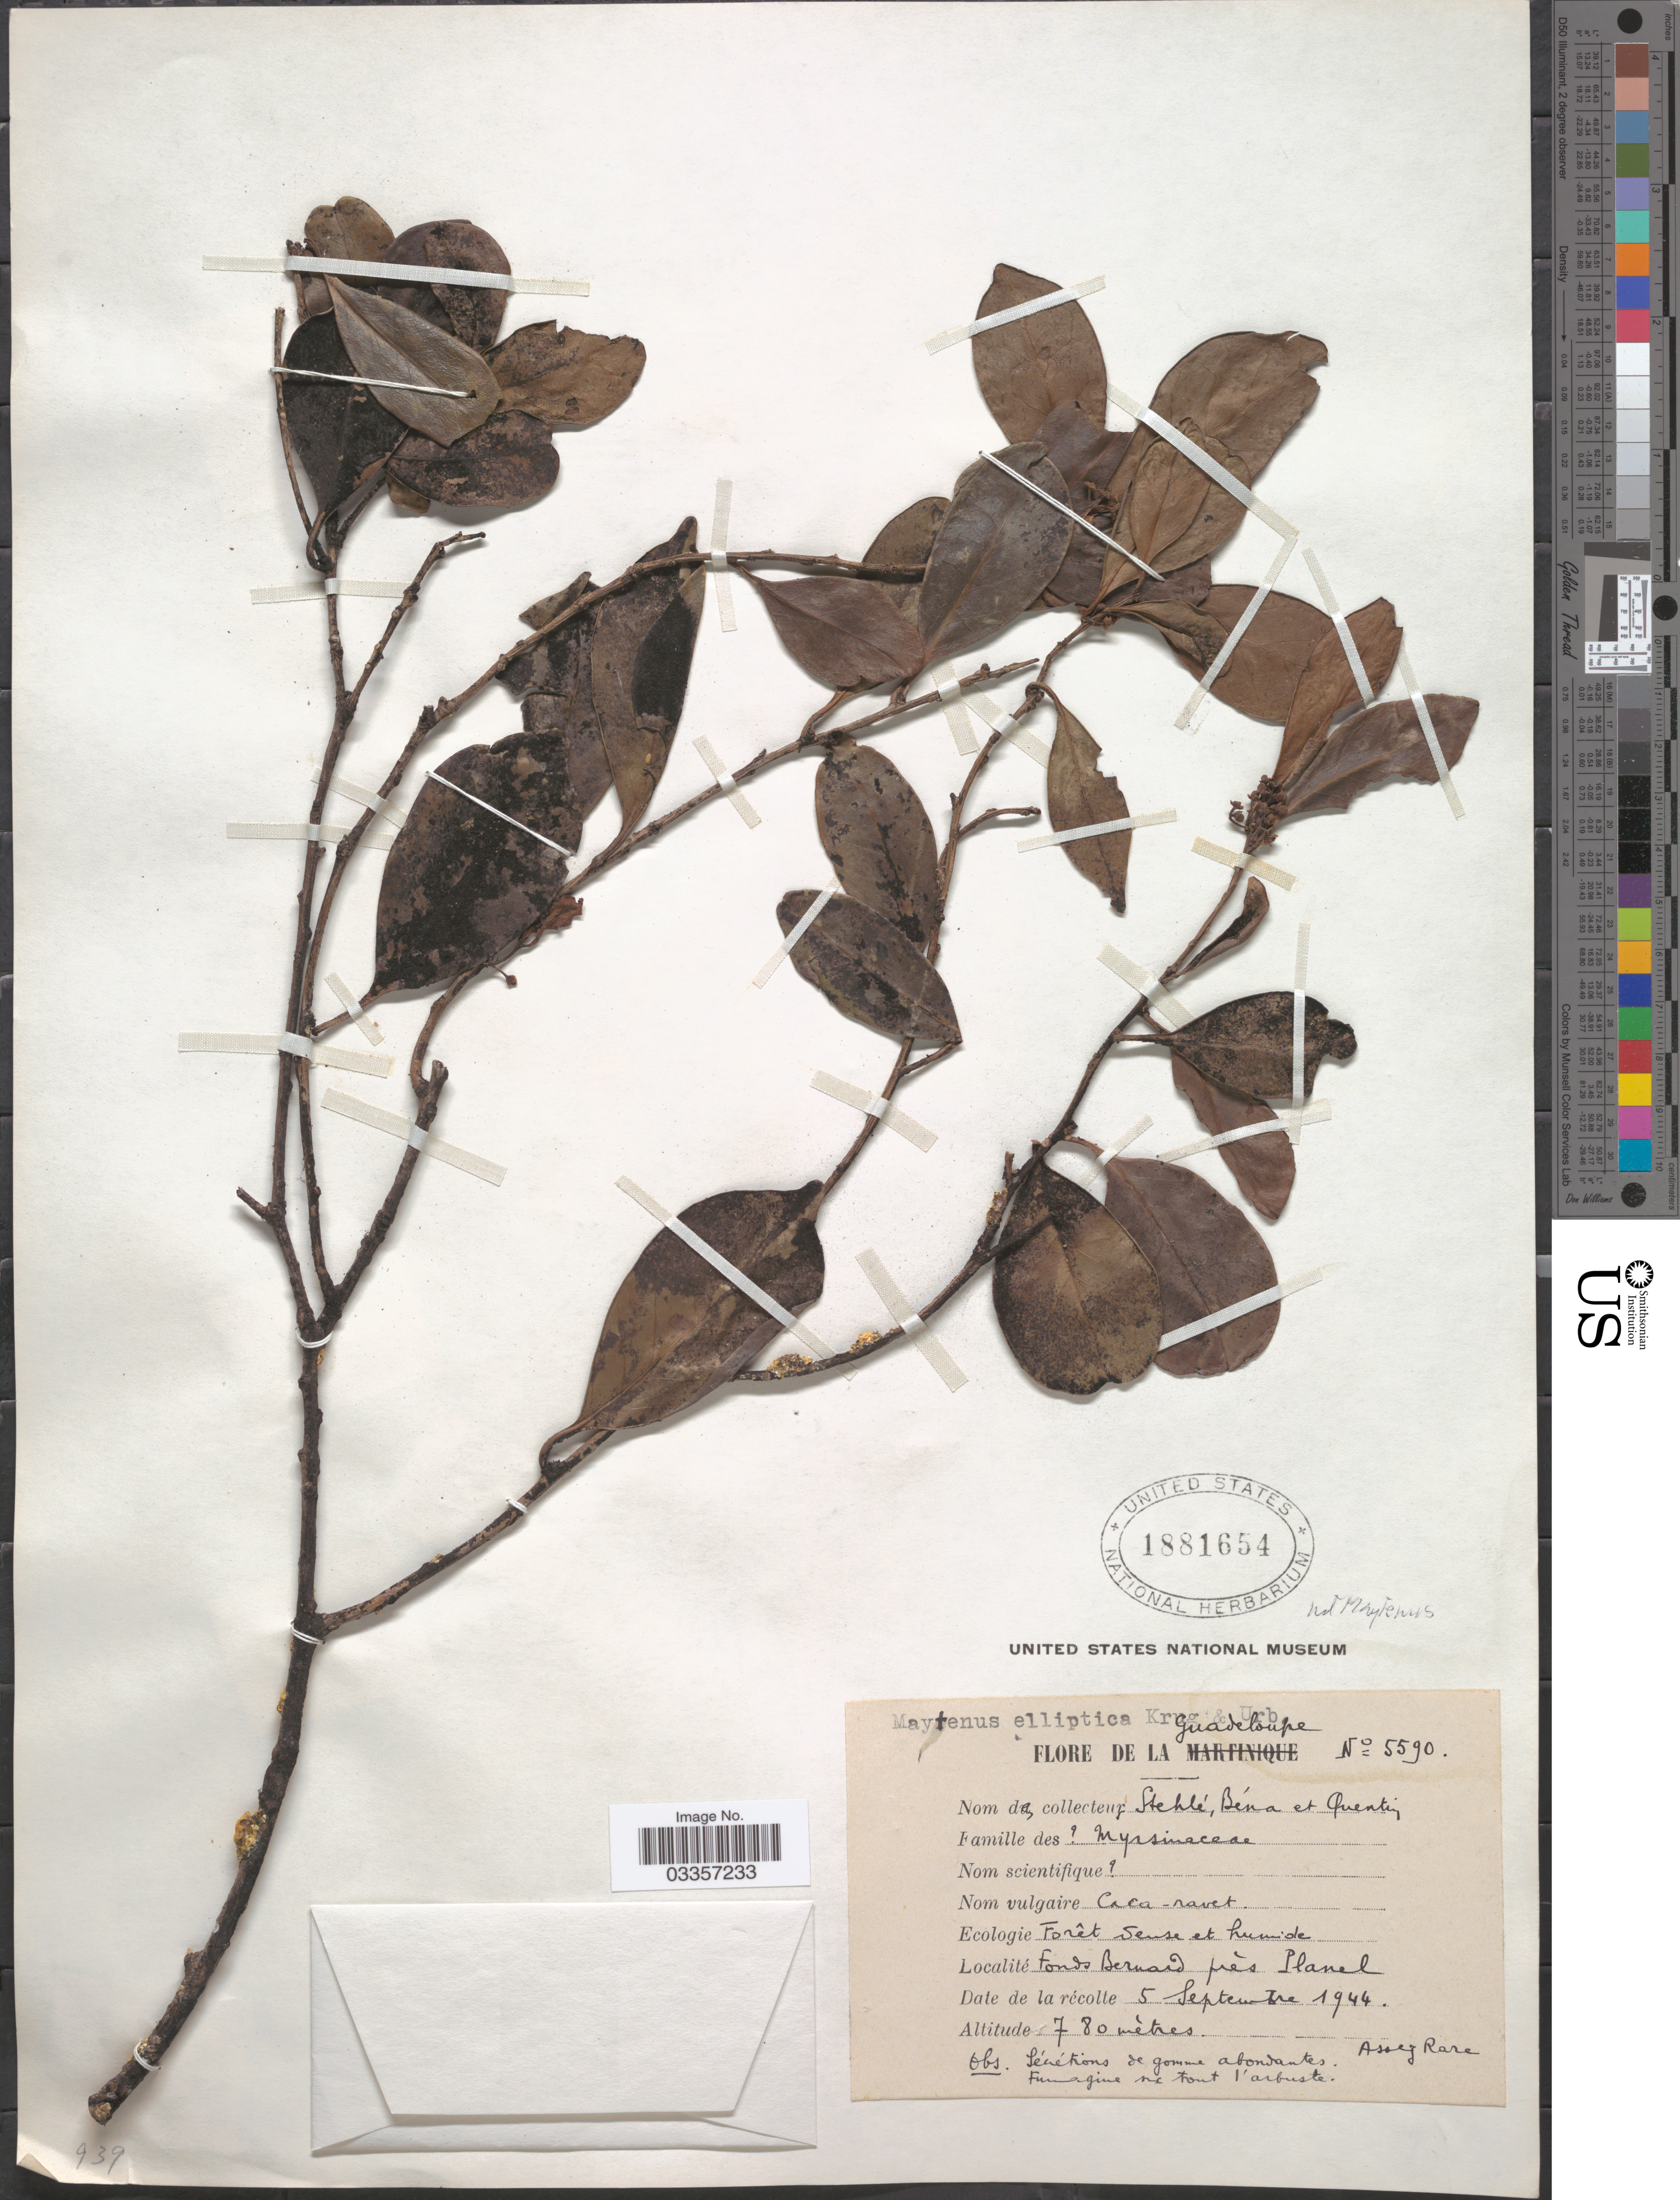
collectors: -- Stehlé, -. Béna & -. Quentin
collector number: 5590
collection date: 1944-09-05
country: Guadeloupe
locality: Fonds [interpreted] Bernard près Planel.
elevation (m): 780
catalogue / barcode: US 1881654